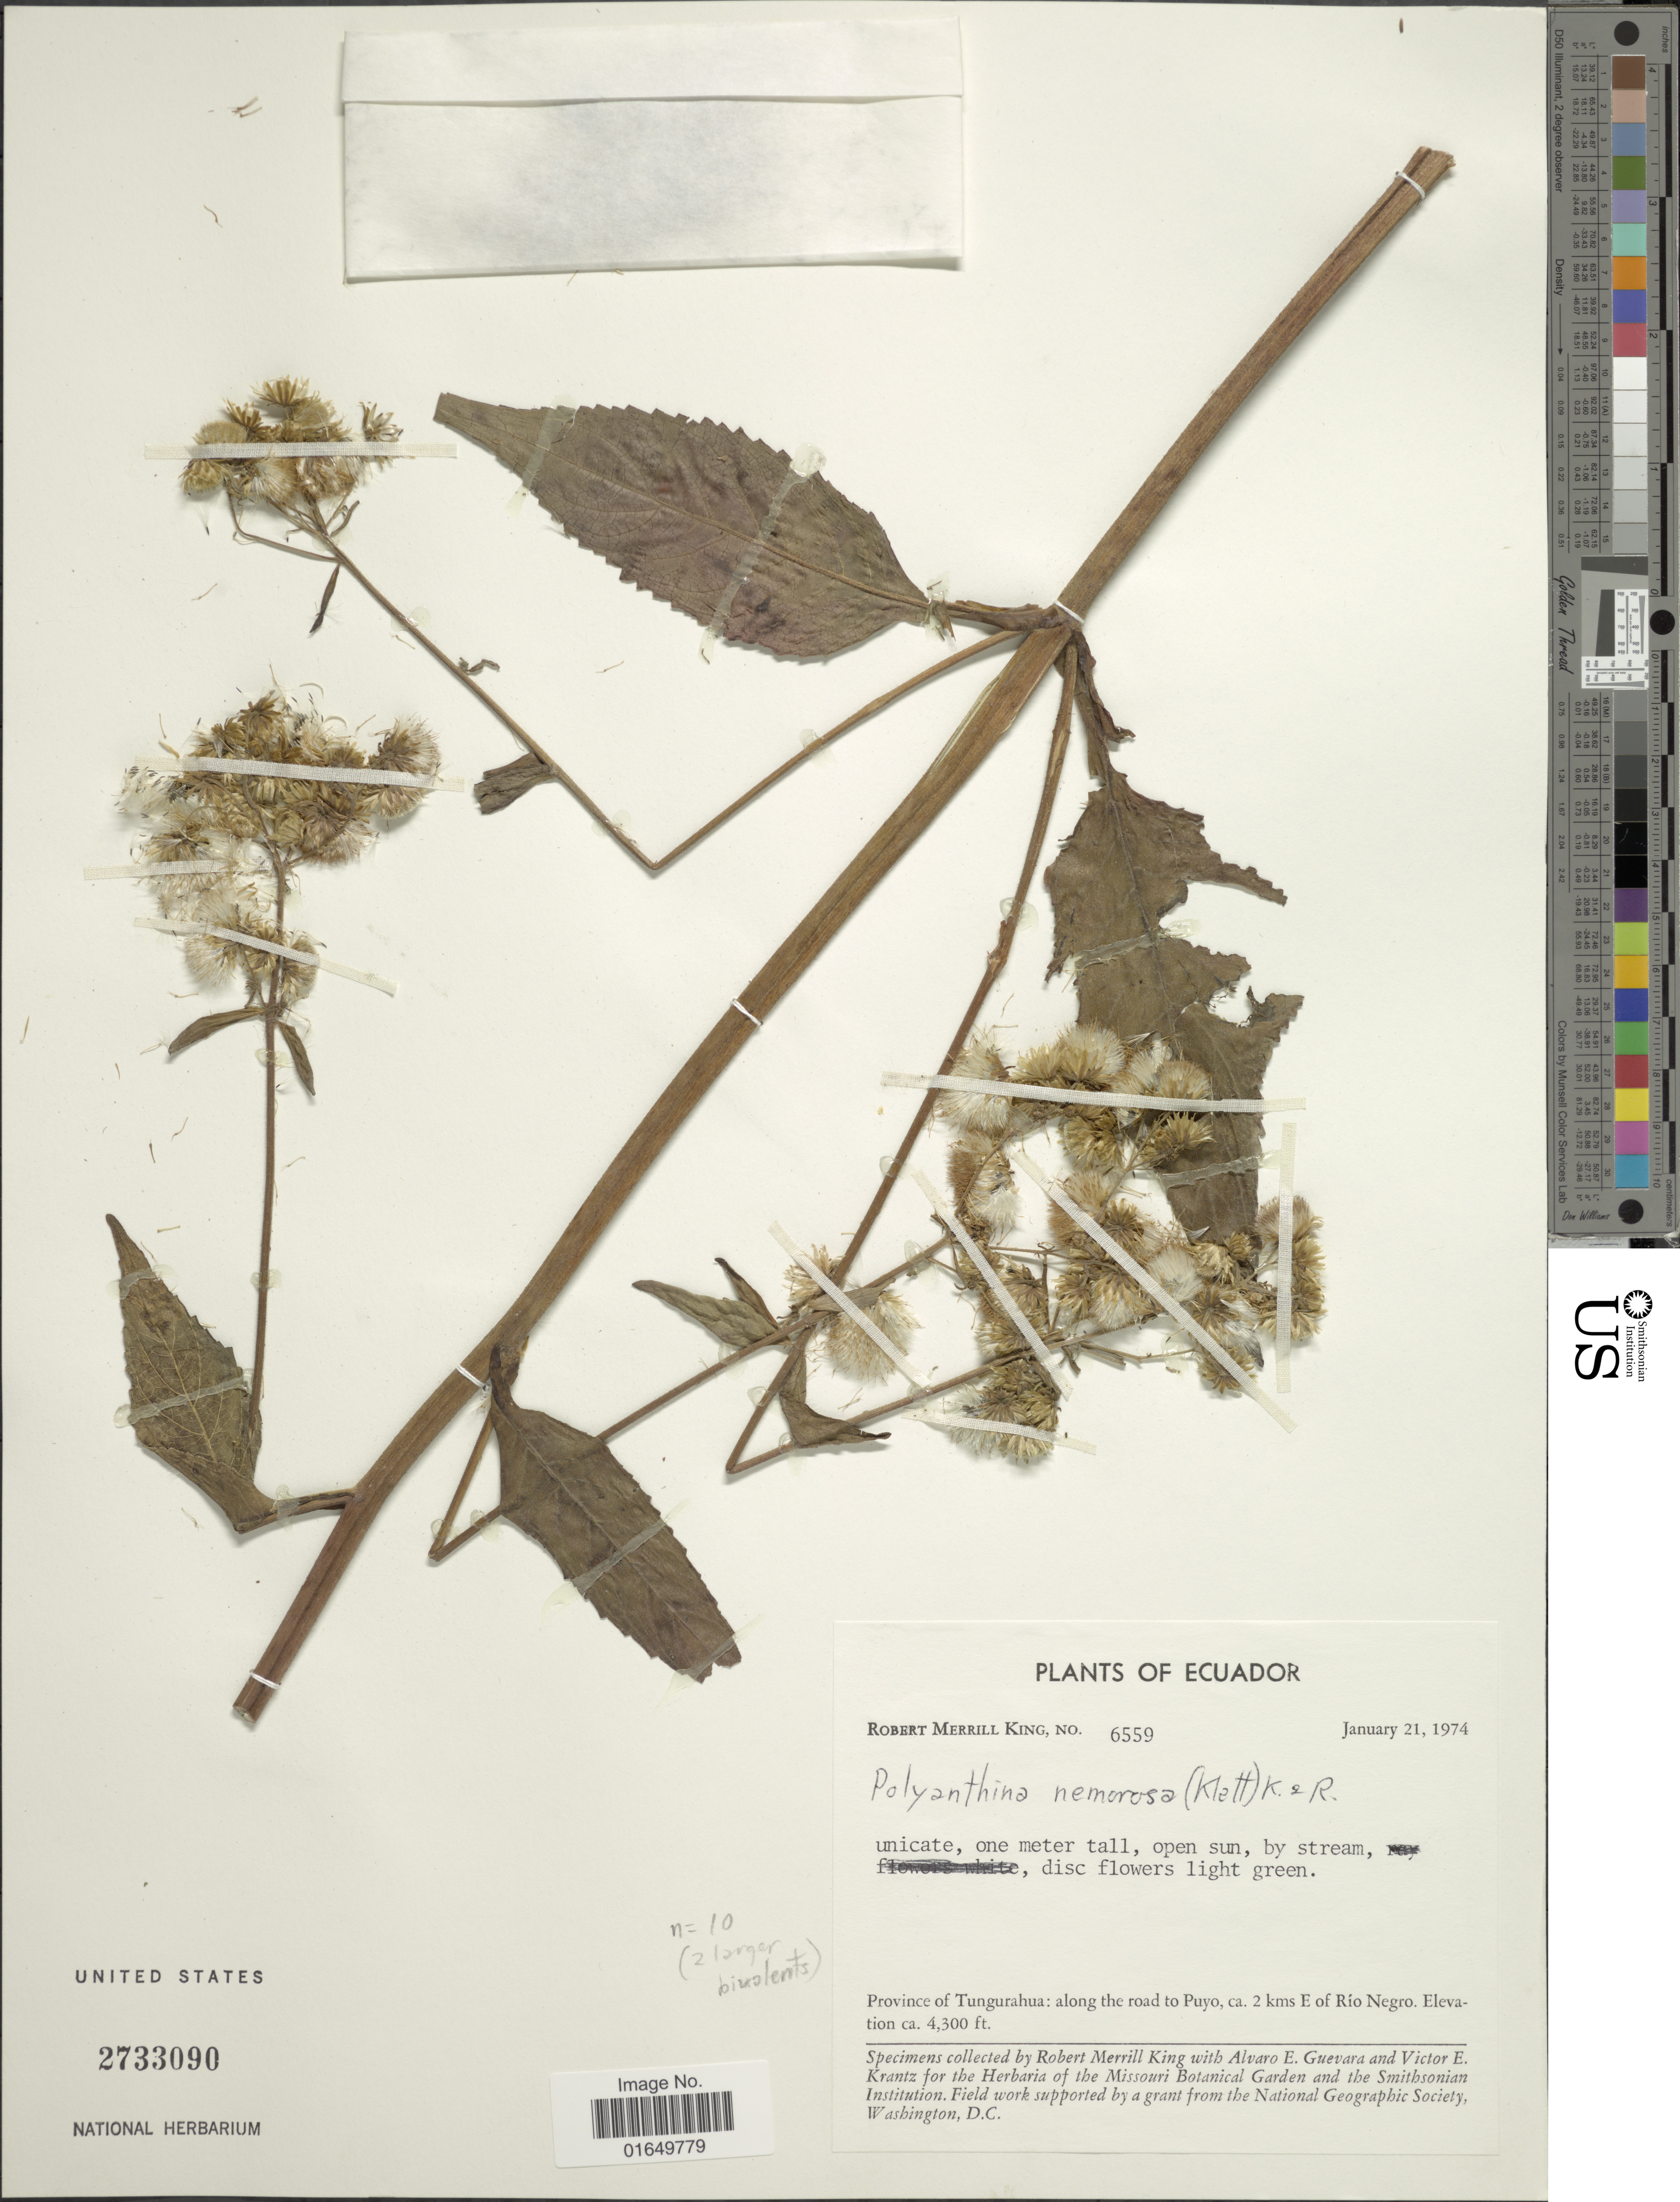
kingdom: Plantae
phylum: Tracheophyta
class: Magnoliopsida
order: Asterales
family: Asteraceae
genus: Polyanthina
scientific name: Polyanthina nemorosa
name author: (Klatt) R.M. King & H. Rob.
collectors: R. M. King, A. E. Guevara & V. Krantz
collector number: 6559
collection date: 1974-01-21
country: Ecuador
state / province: Tungurahua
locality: Along the road to Puyo, ca. 2 kms E of Río Negro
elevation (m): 1311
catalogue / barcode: US 2733090